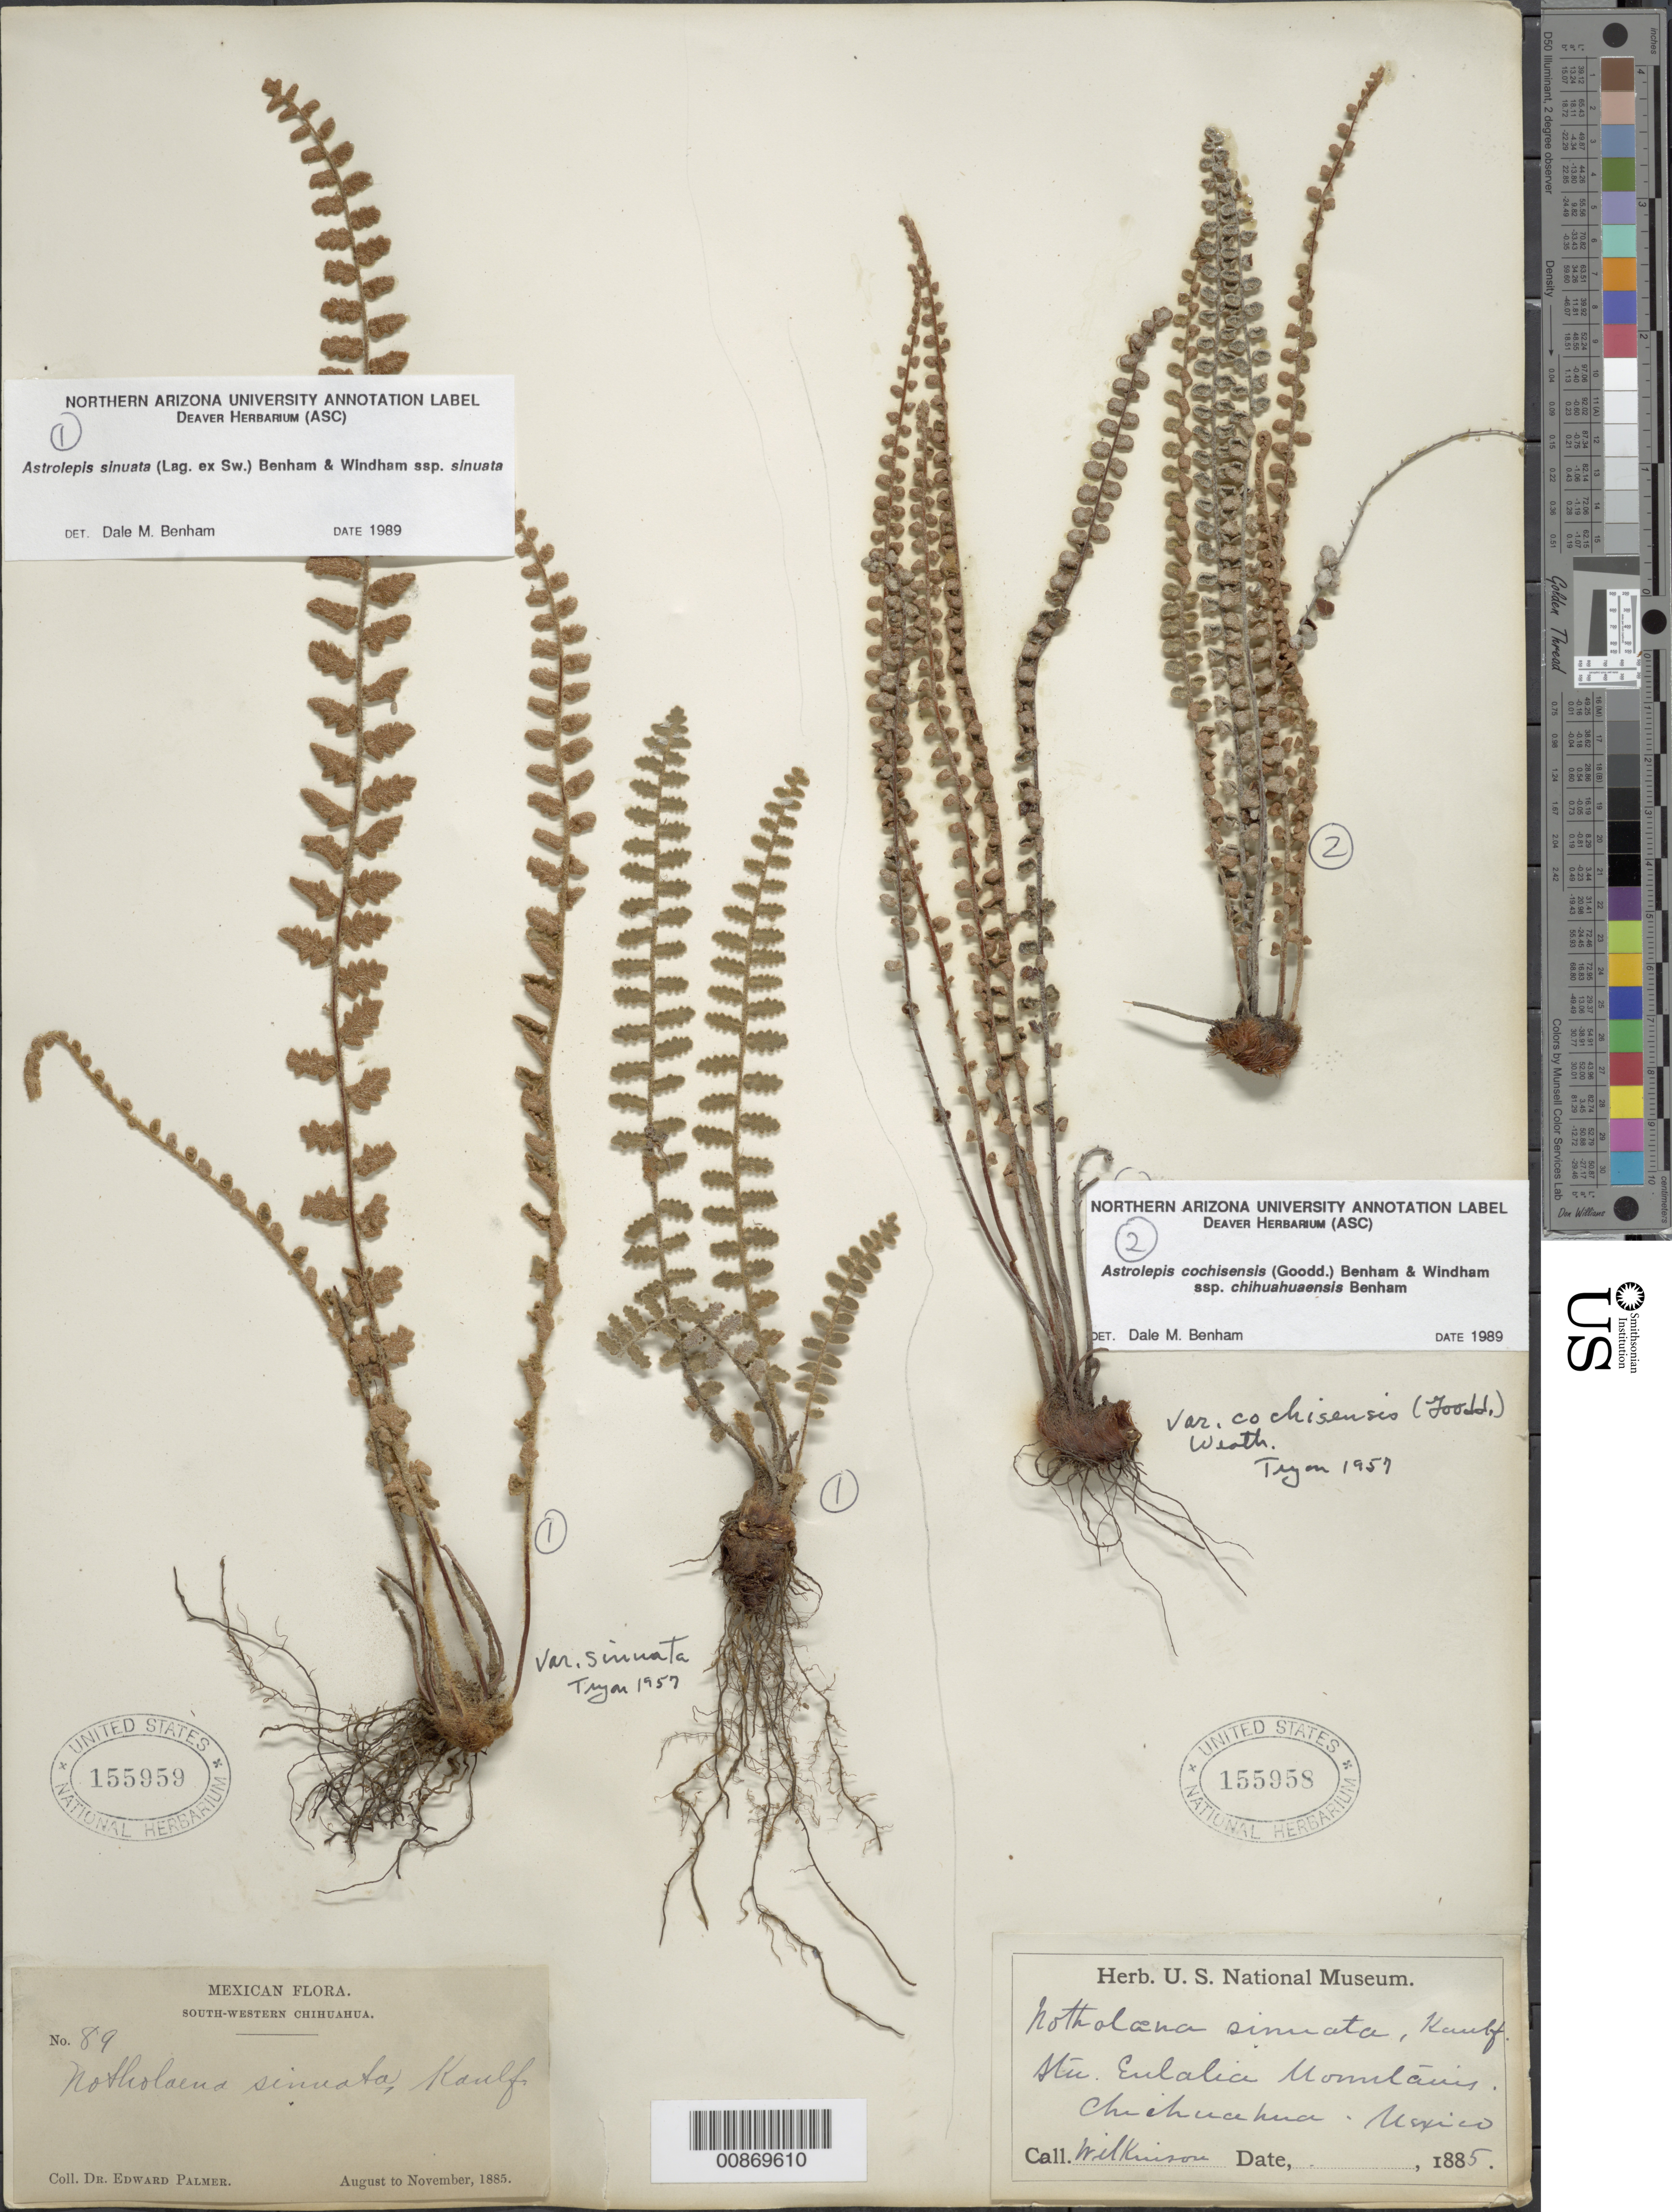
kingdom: Plantae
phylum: Tracheophyta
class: Polypodiopsida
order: Polypodiales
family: Pteridaceae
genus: Astrolepis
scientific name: Astrolepis cochisensis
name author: (C.O. Goodd.) D.M. Benham & Windham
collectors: E. Wilkinson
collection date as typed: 1885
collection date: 1885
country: Mexico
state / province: Chihuahua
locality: Sta. Eulalia Mountains, Chihuahua.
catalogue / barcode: US 155958-2